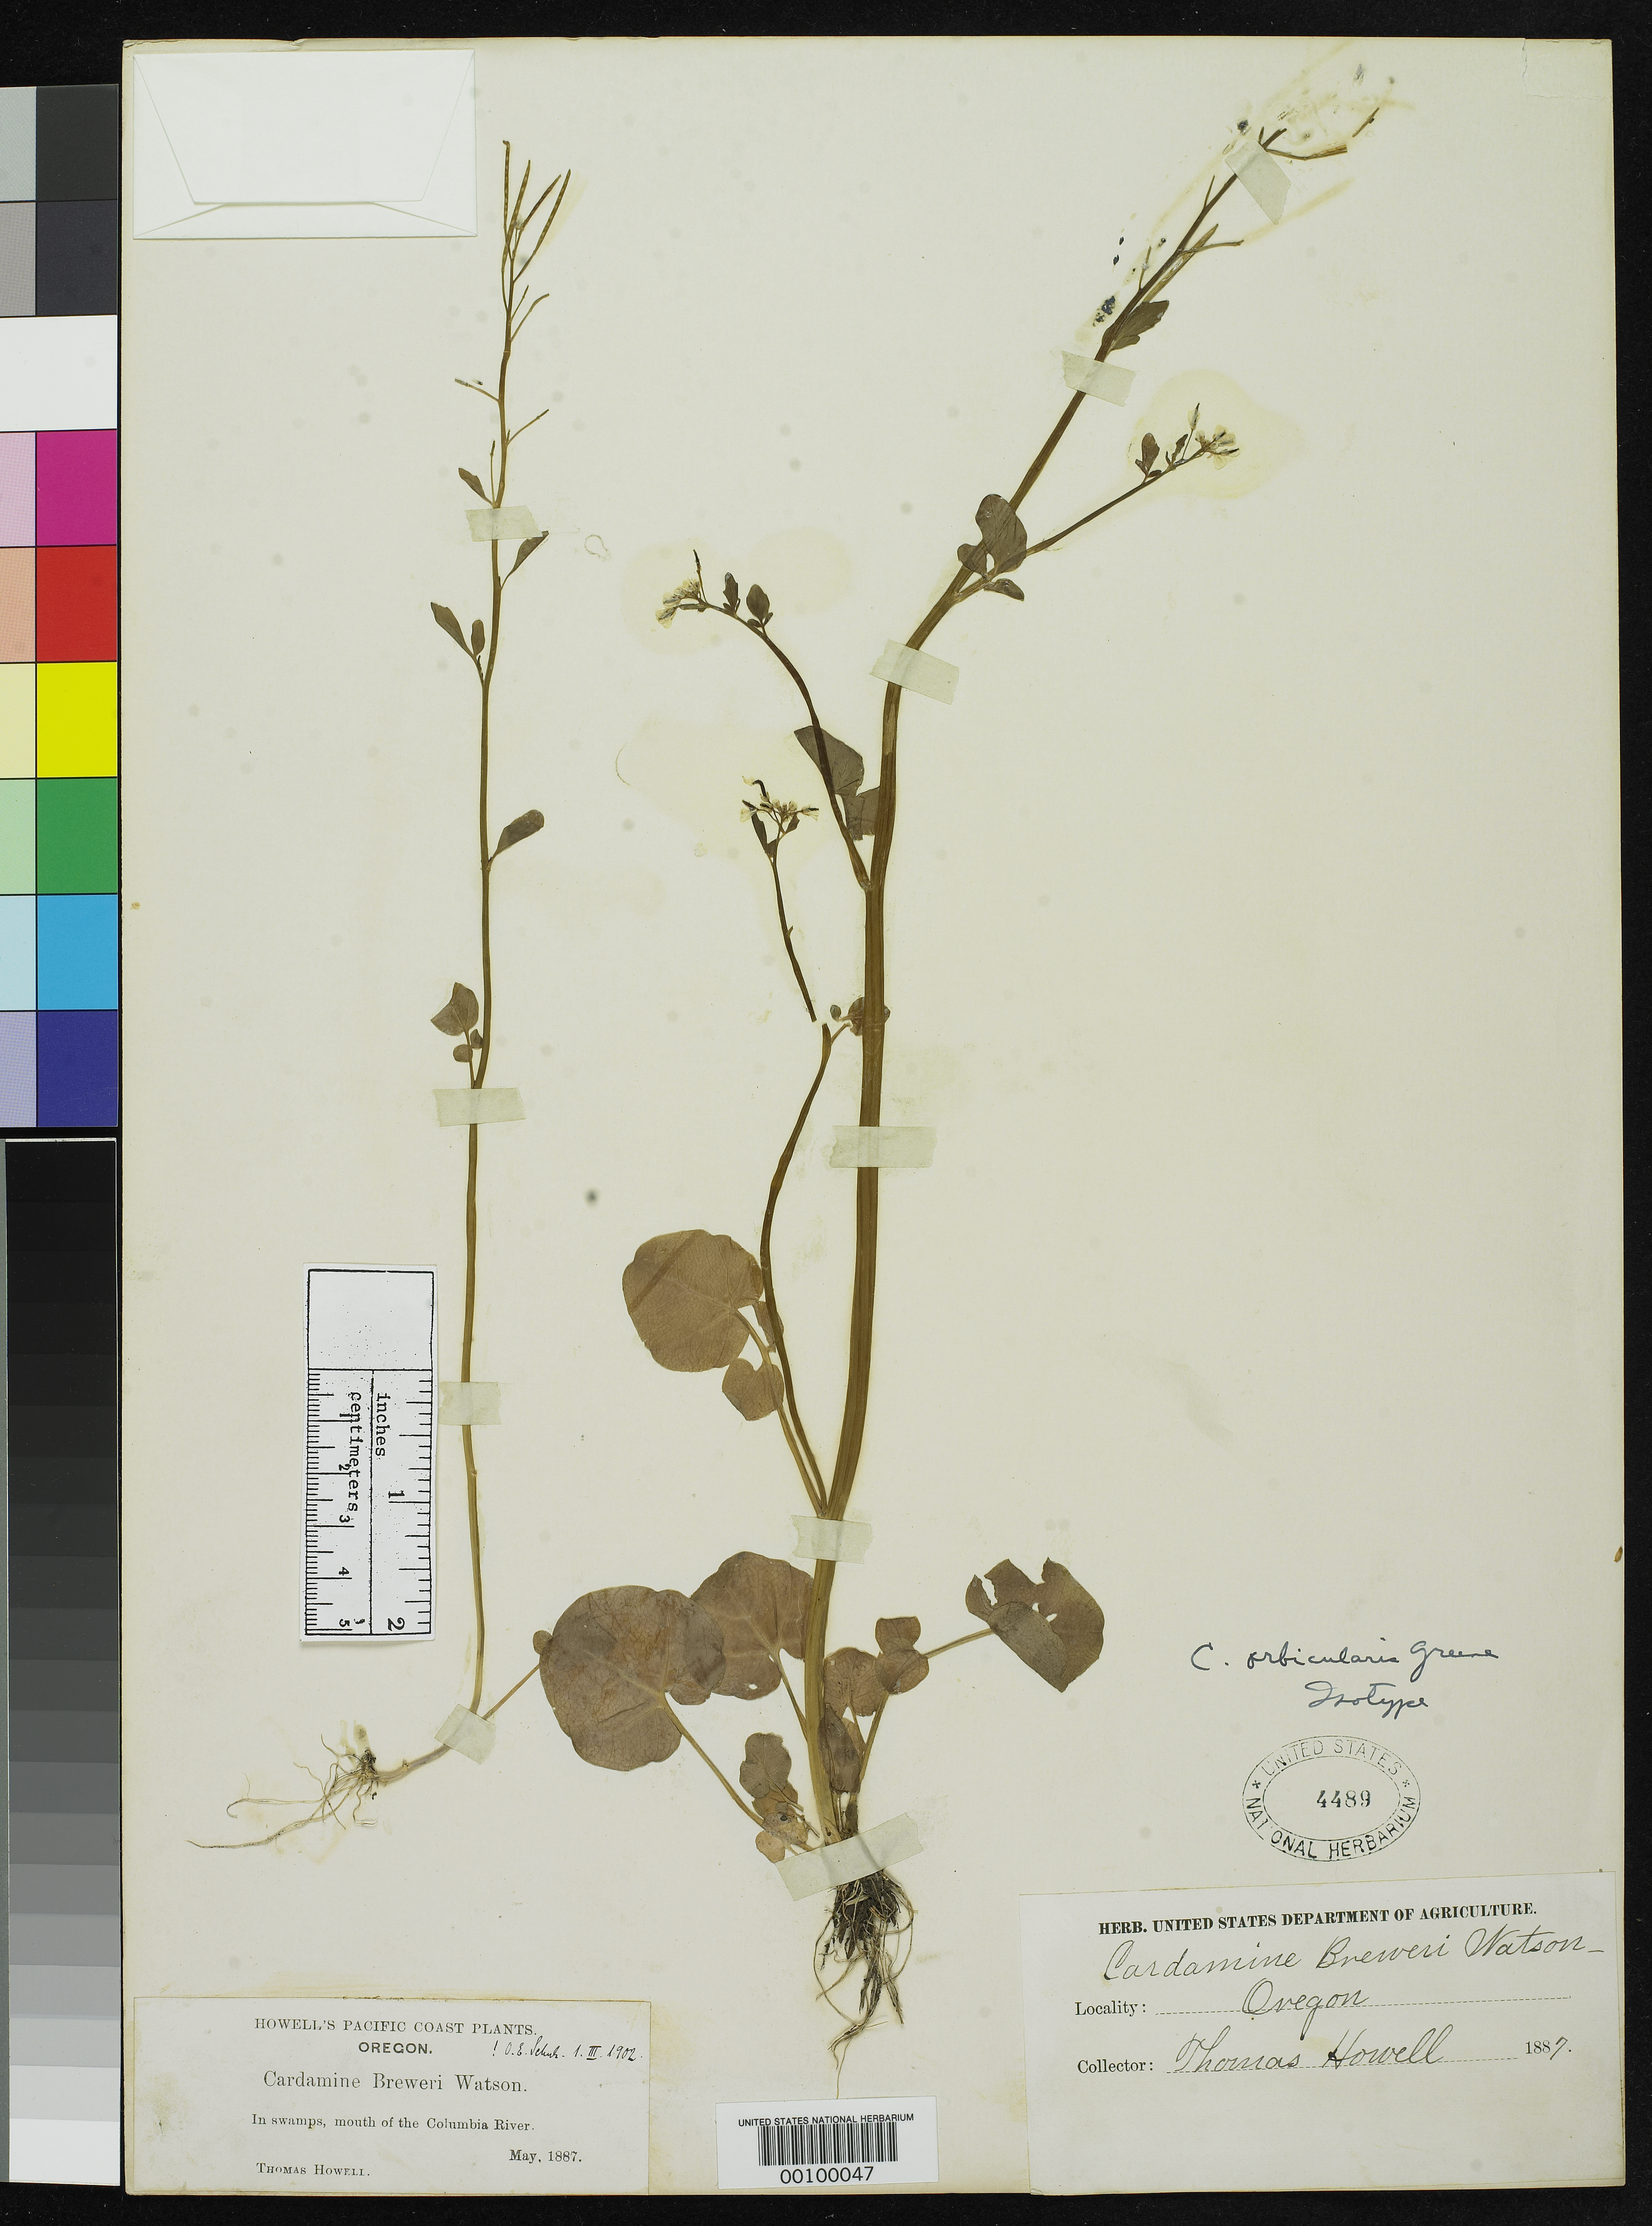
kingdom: Plantae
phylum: Tracheophyta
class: Magnoliopsida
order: Brassicales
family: Brassicaceae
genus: Cardamine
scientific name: Cardamine orbicularis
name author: Greene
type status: Isotype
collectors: T. J. Howell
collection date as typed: May 1887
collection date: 1887-05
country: United States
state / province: Oregon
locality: Mouth of Colombia River.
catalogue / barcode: US 4489